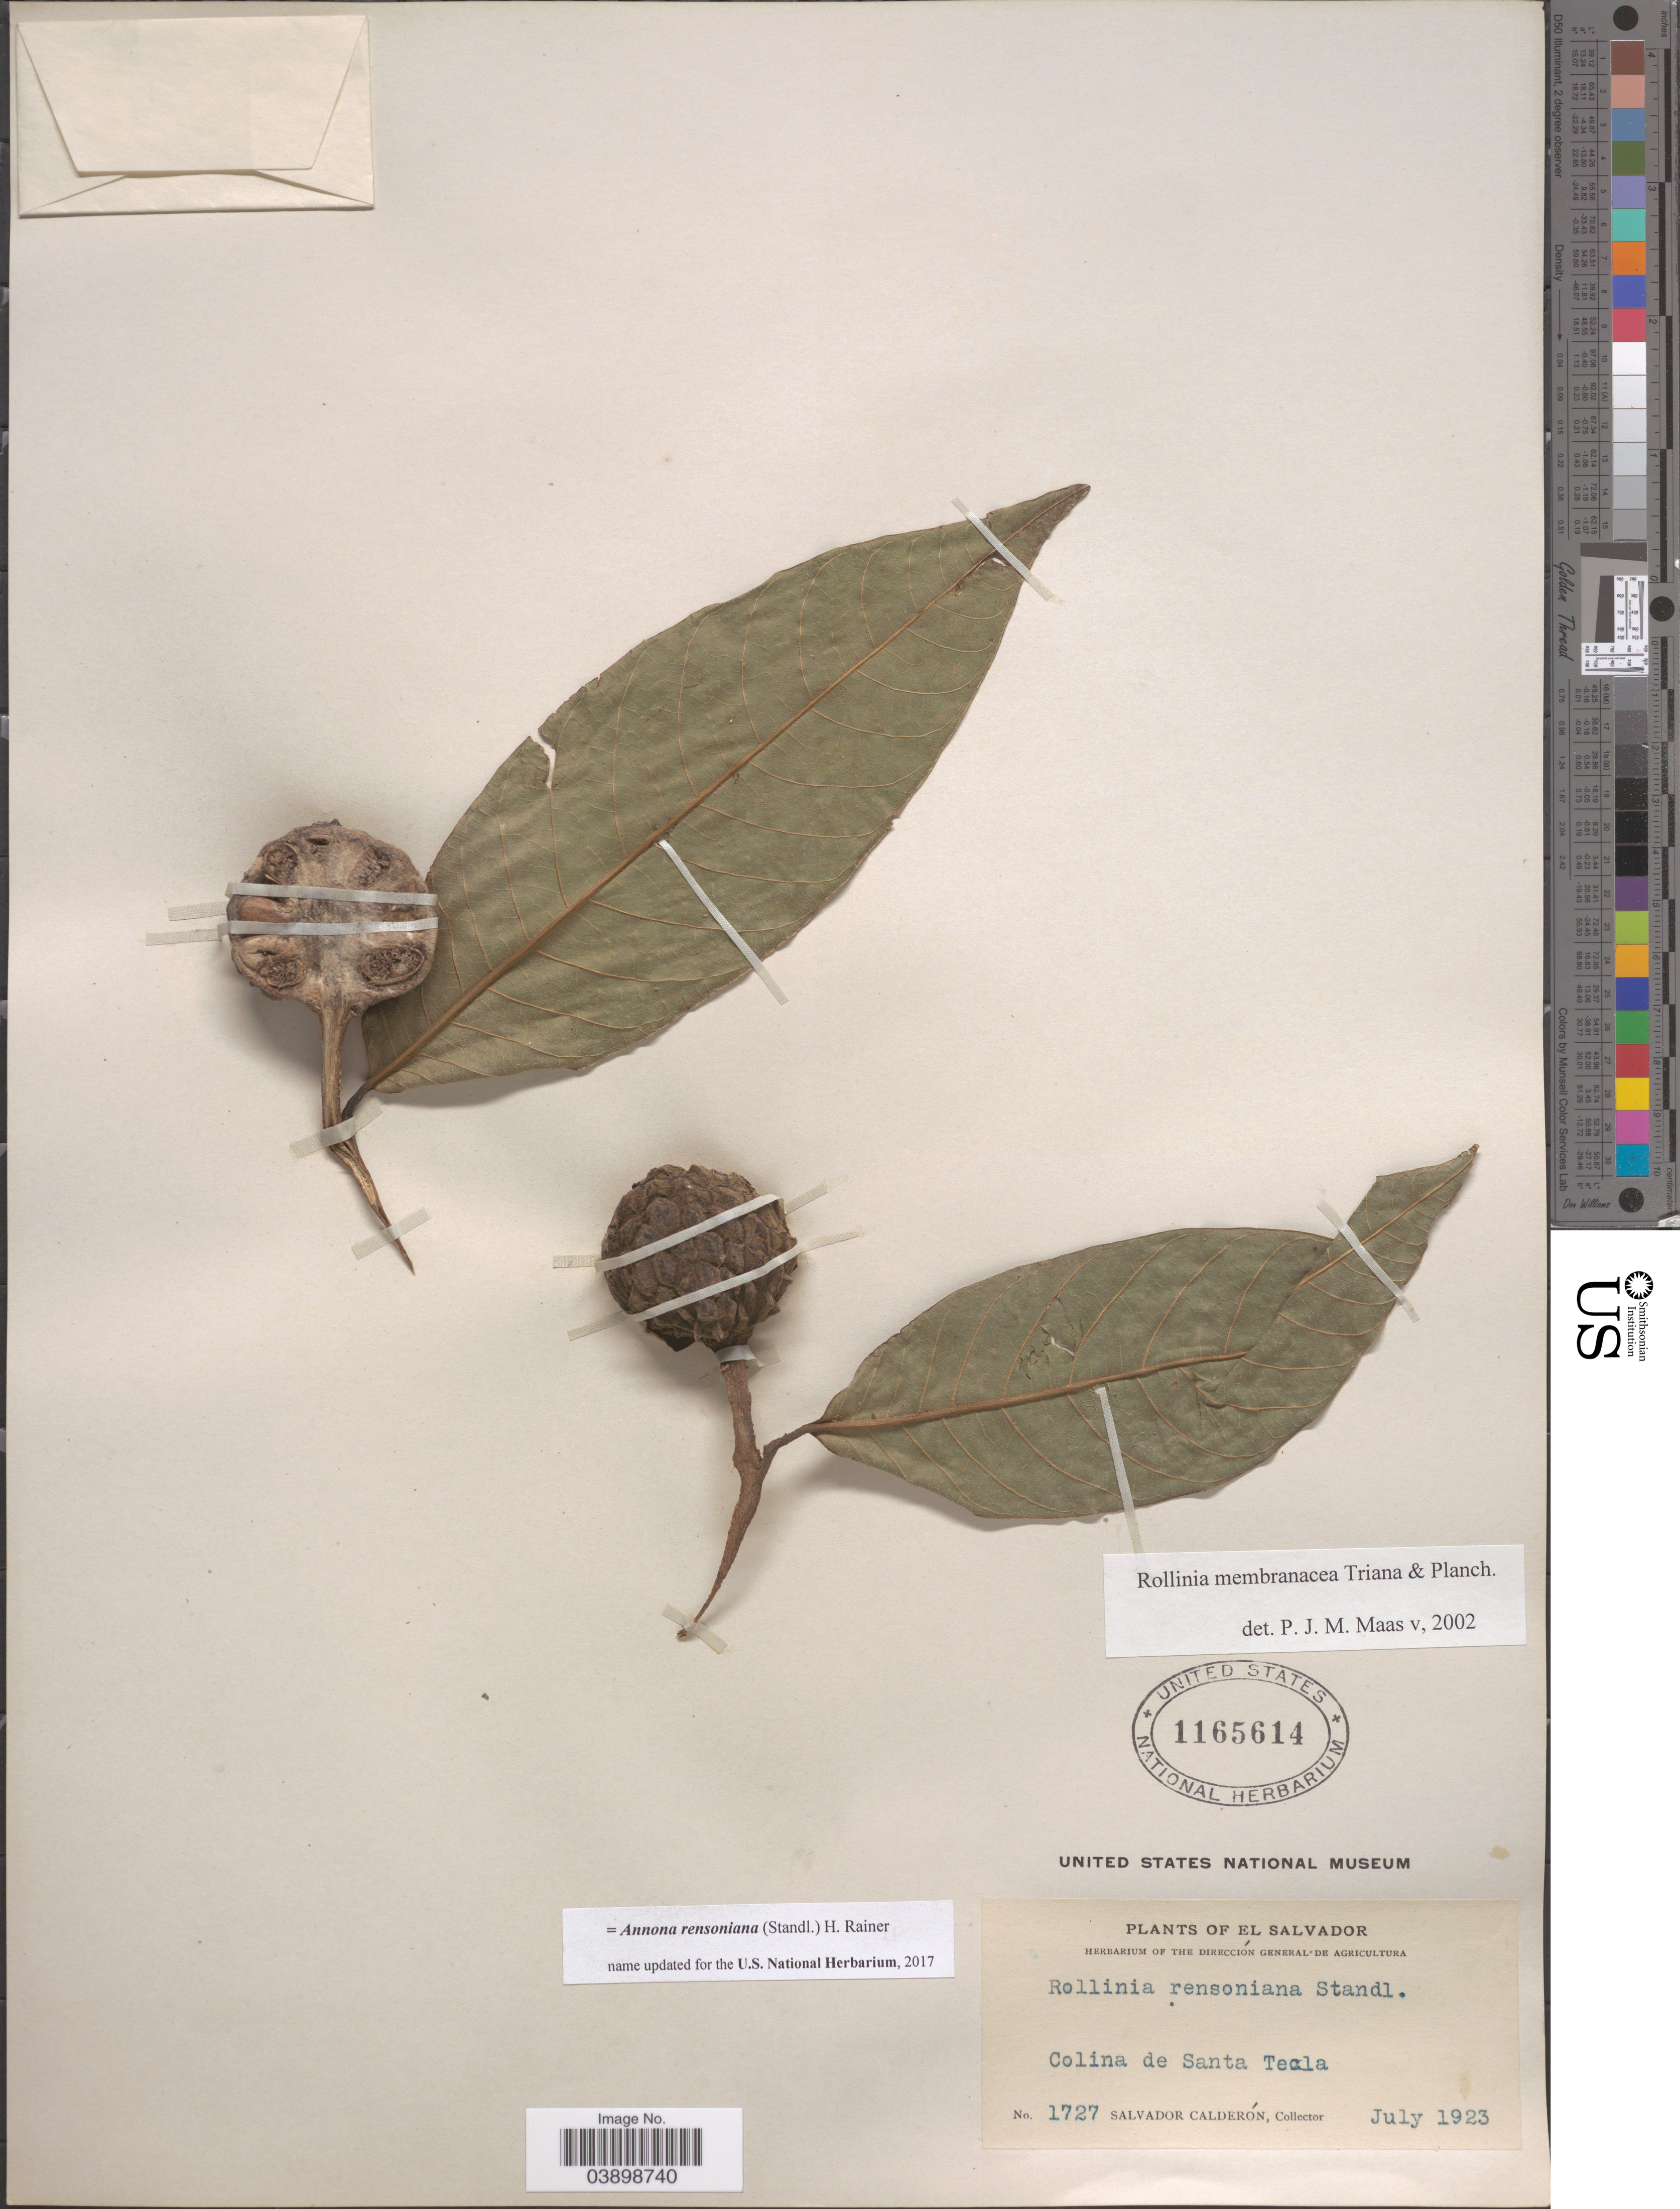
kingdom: Plantae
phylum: Tracheophyta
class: Magnoliopsida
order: Magnoliales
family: Annonaceae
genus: Annona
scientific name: Annona rensoniana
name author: (Standl.) H. Rainer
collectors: S. Calderón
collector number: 1727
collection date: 1923-07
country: El Salvador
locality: Colina de Santa Tecla.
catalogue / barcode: US 1165614